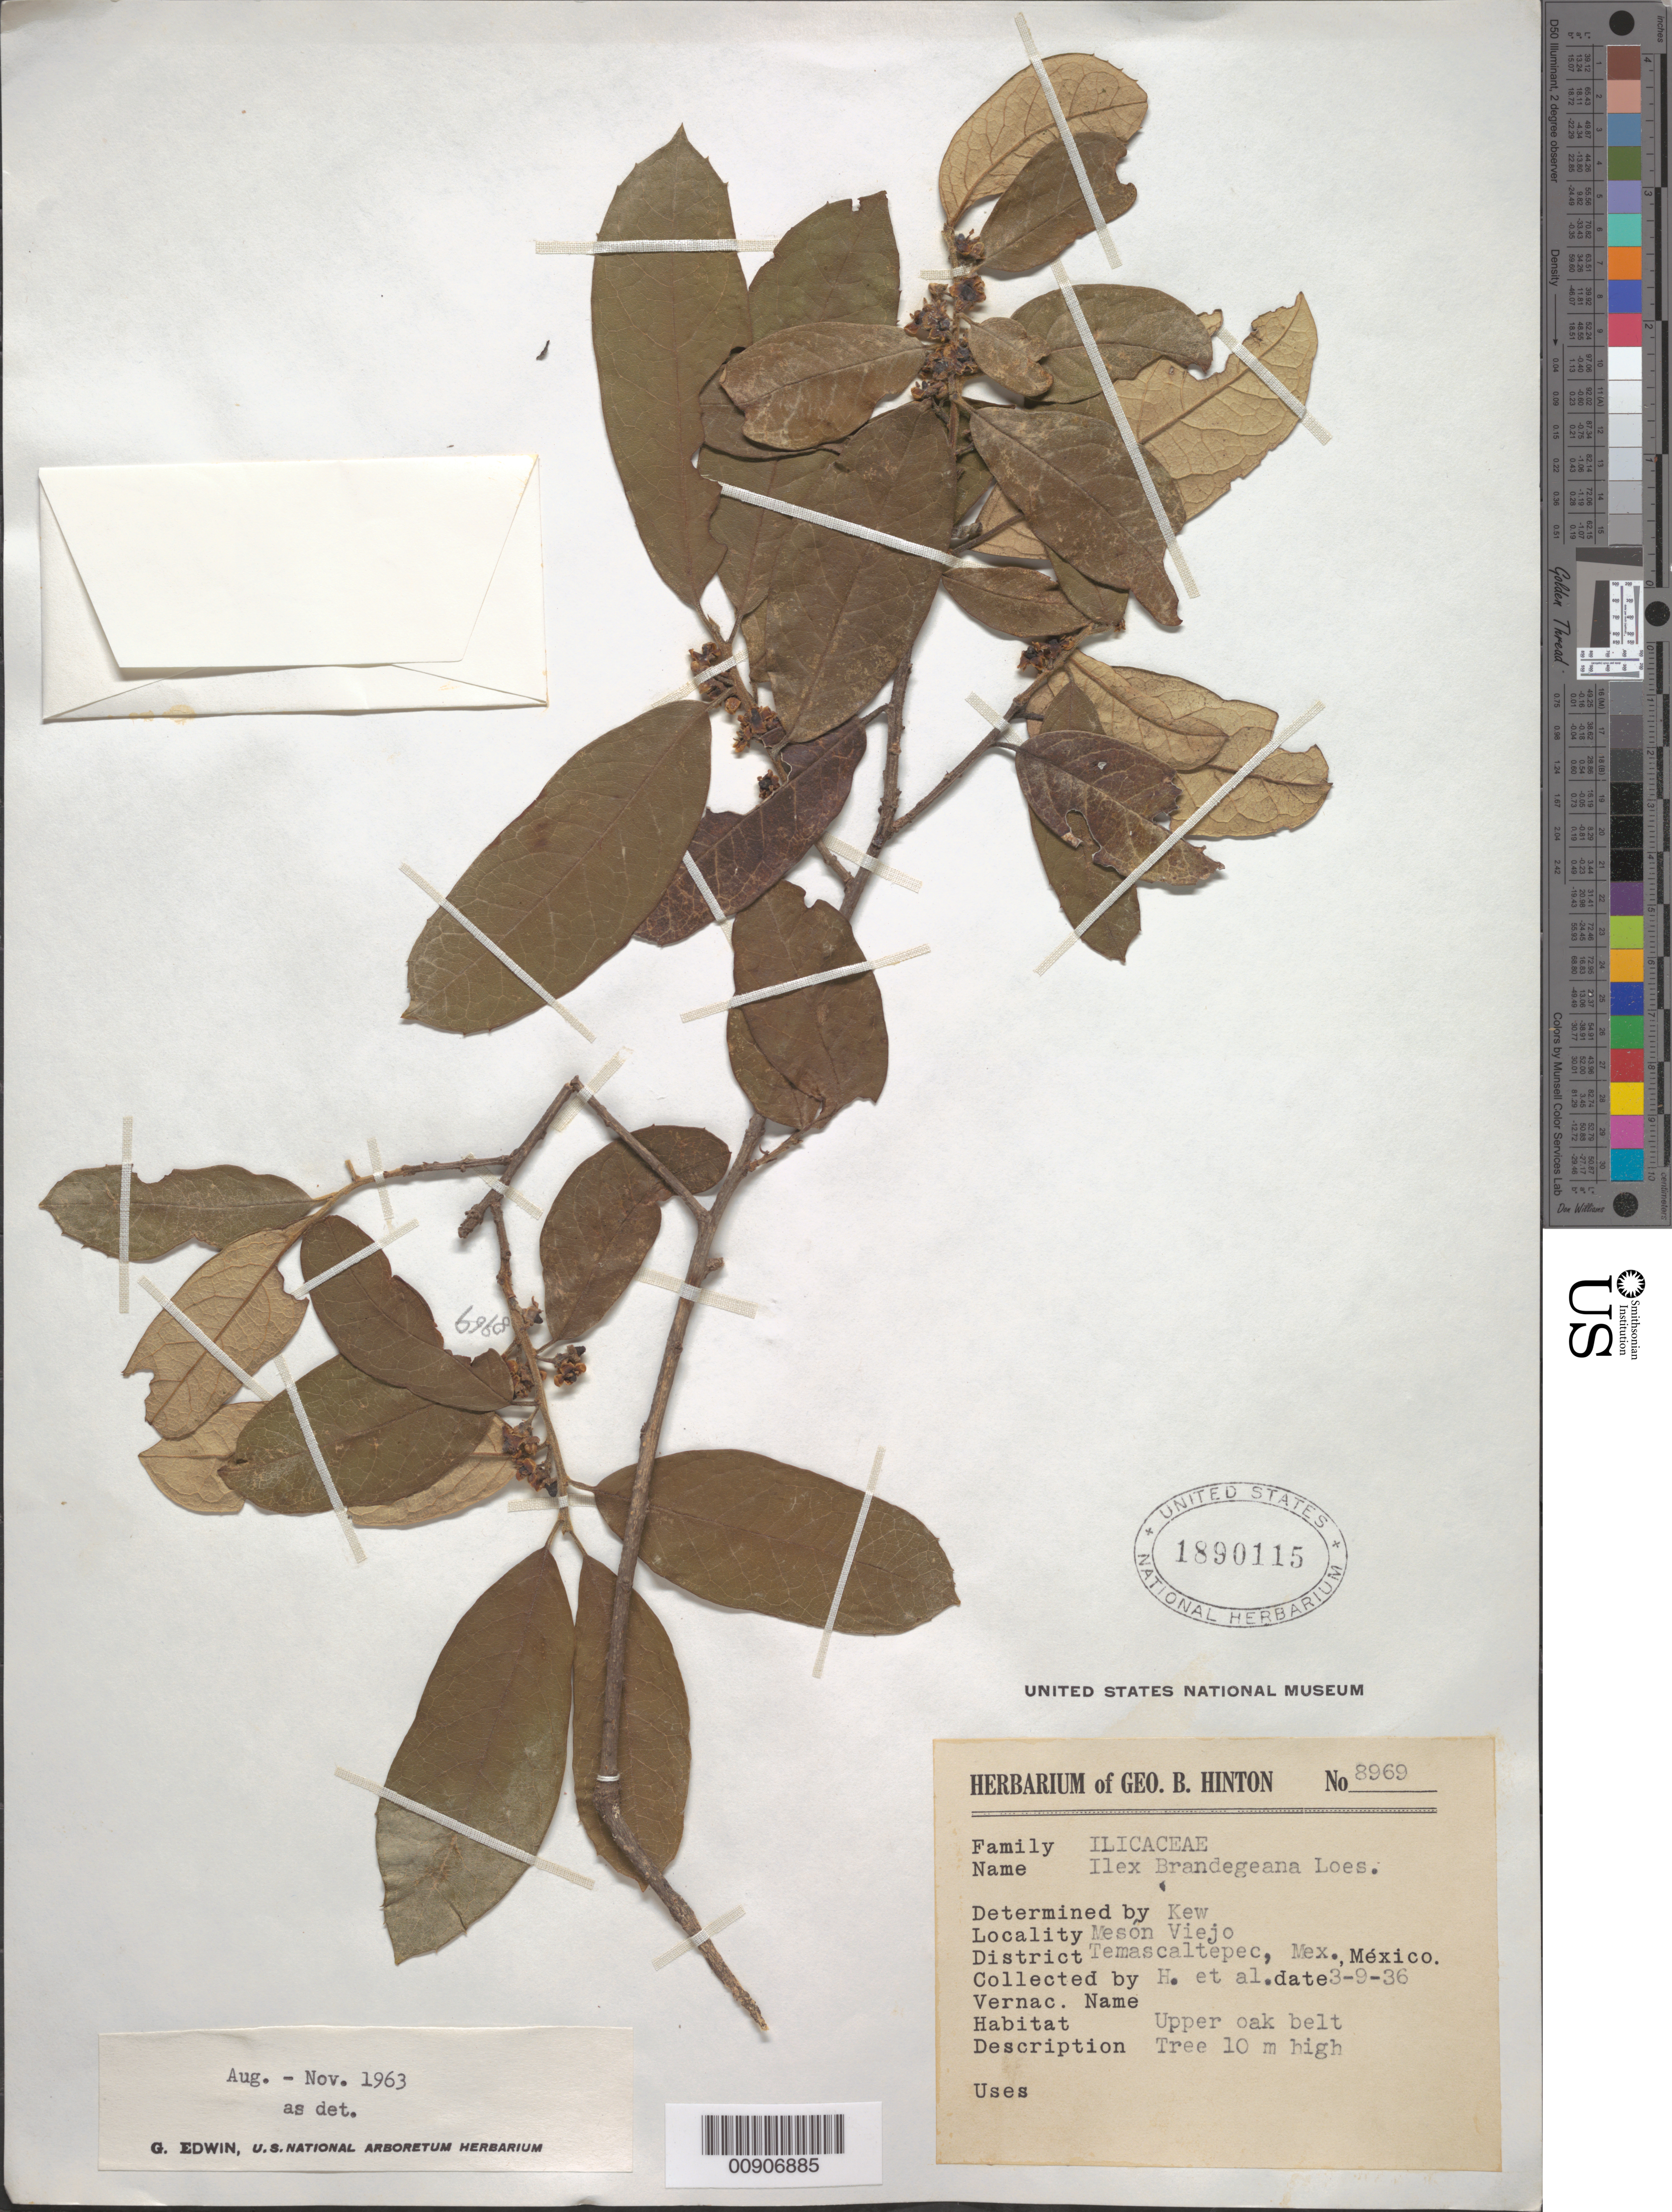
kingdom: Plantae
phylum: Tracheophyta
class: Magnoliopsida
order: Aquifoliales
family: Aquifoliaceae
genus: Ilex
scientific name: Ilex brandegeana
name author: Loes.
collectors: G. B. Hinton & et al.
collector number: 8969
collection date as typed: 09 Mar 1936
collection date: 1936-03-09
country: Mexico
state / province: México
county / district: Temascaltepec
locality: Mesón Viejo, District of Temascaltepec, State of México.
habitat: Upper oak belt.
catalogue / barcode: US 1890115